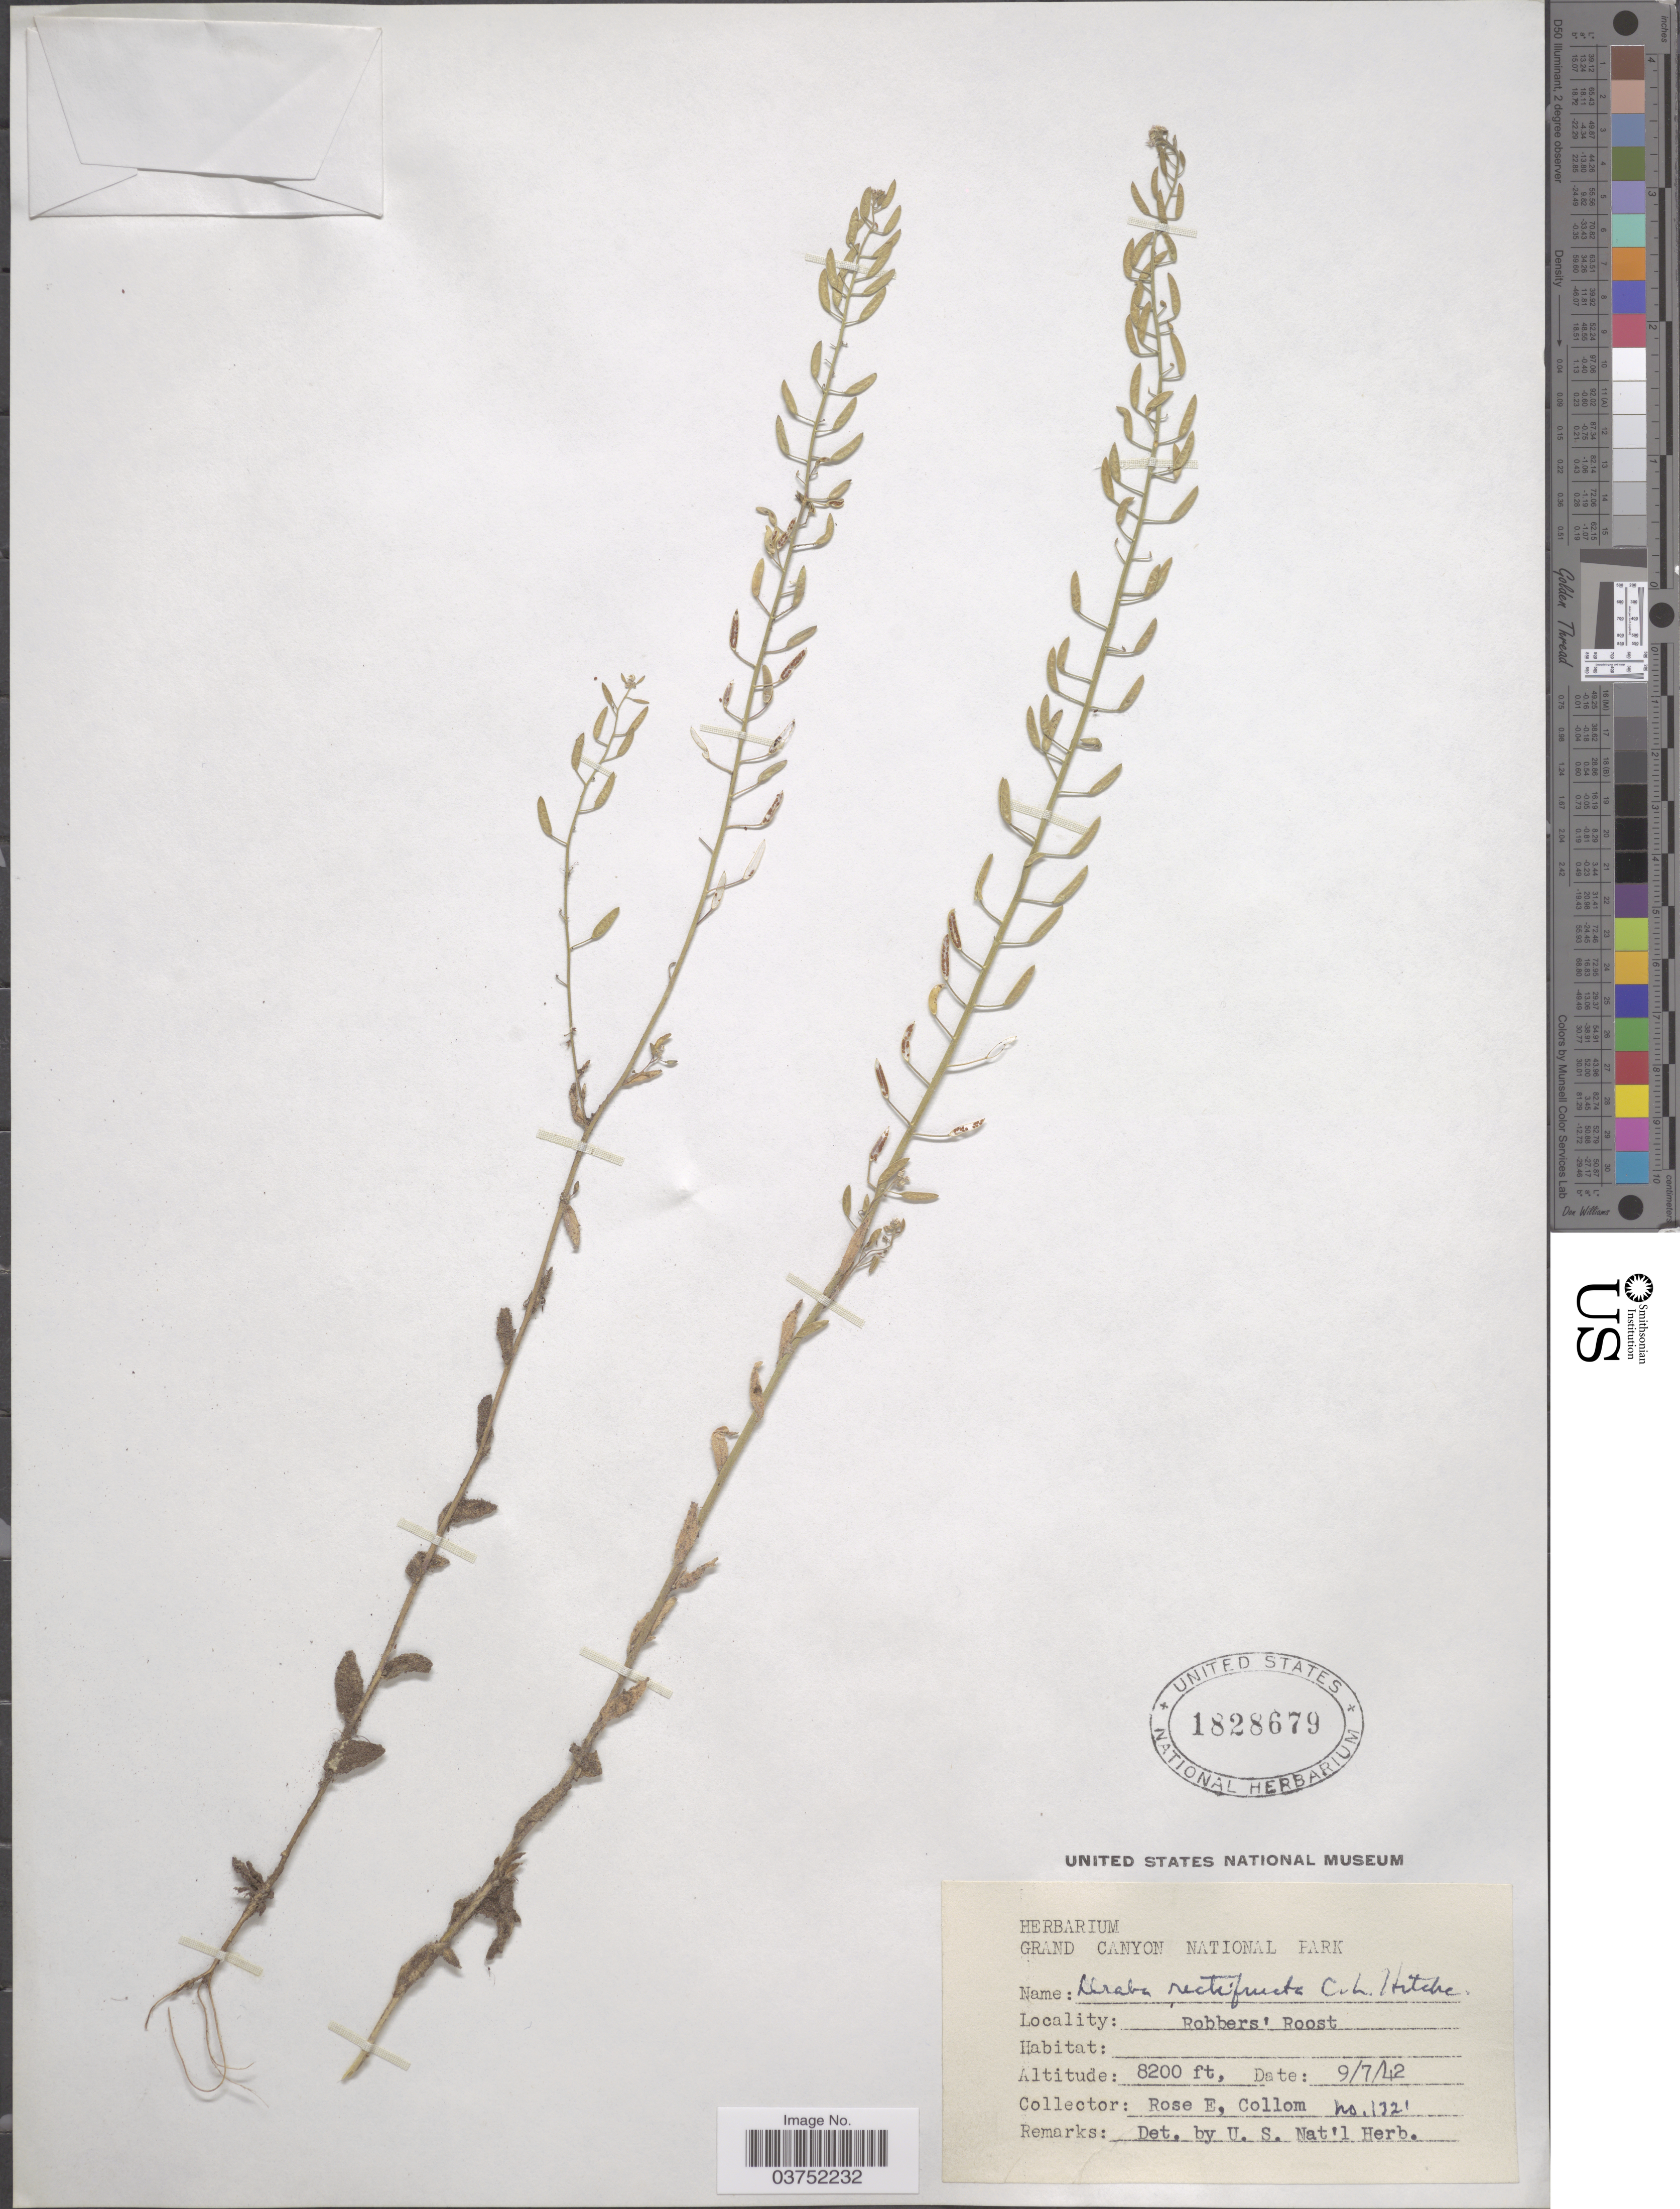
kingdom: Plantae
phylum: Tracheophyta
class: Magnoliopsida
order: Brassicales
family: Brassicaceae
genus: Draba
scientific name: Draba rectifructa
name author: C.L. Hitchc.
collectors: R. E. Collom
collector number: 1321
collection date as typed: Transcribed d/m/y: 7/9/42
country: United States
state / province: Utah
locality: Robbers' Roost.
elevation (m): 2499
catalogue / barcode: US 1828679